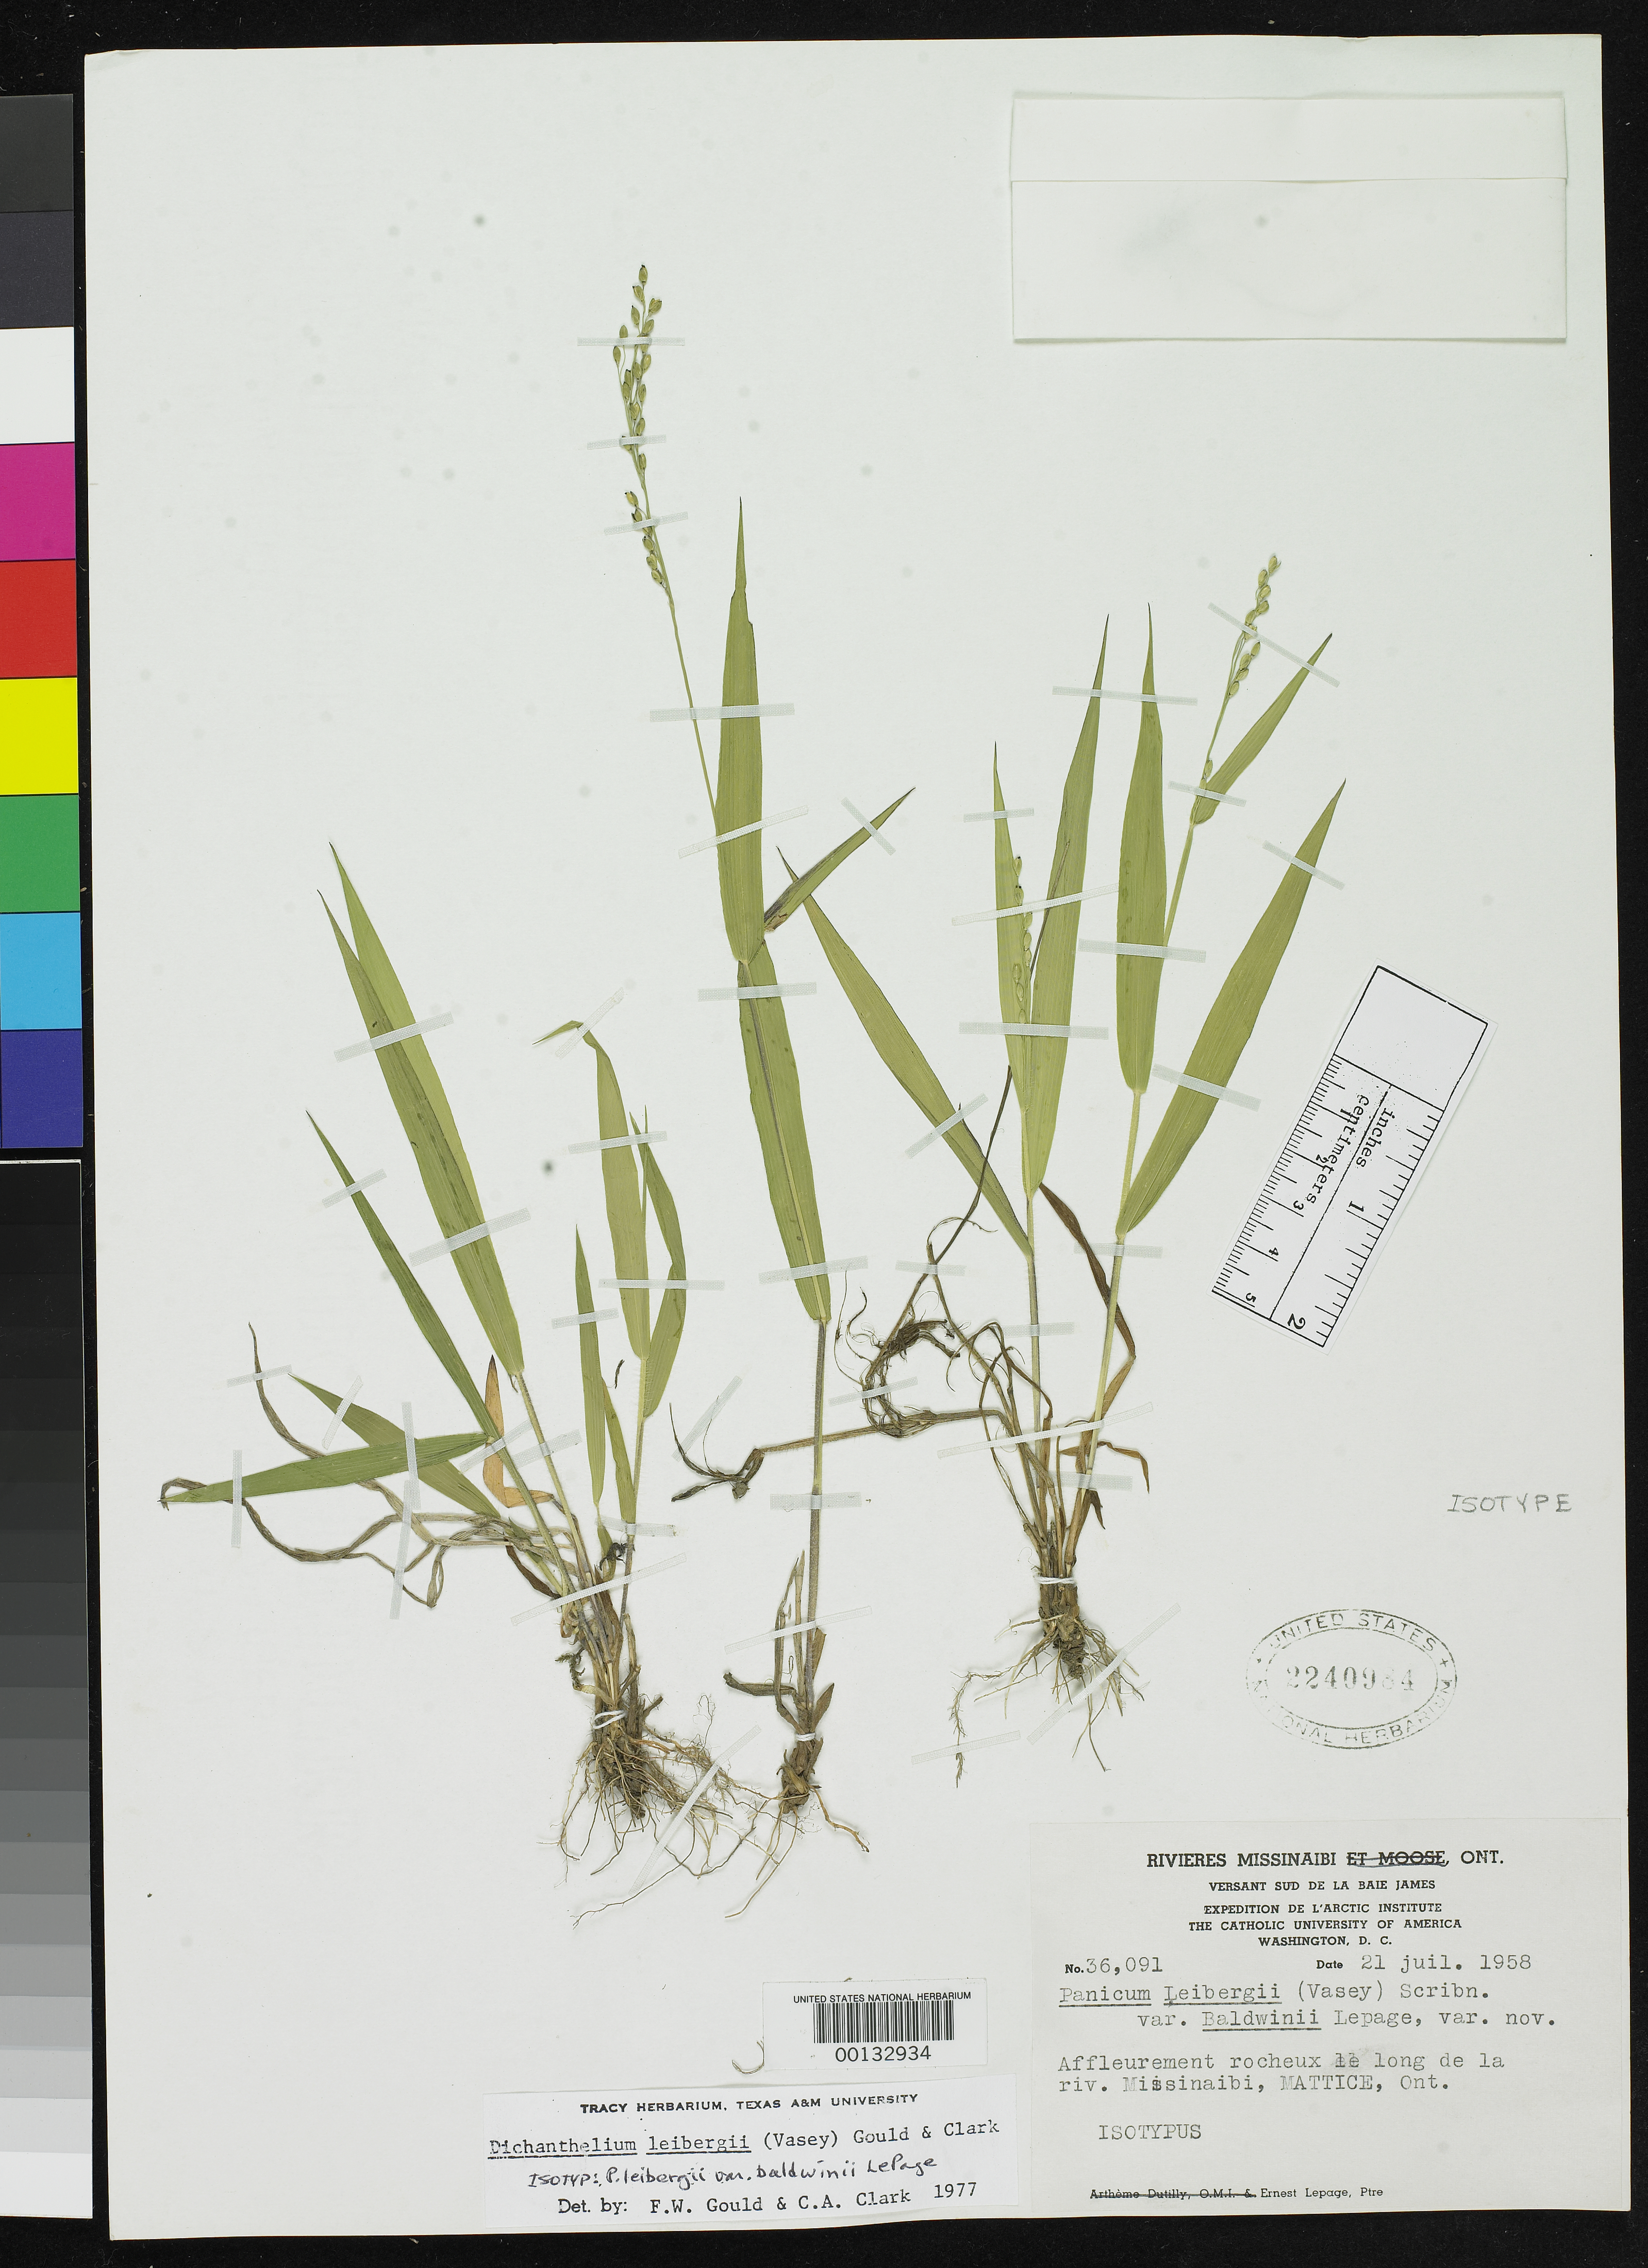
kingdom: Plantae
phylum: Tracheophyta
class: Liliopsida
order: Poales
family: Poaceae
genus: Panicum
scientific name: Panicum leibergii var. baldwinii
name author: Lepage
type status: Isotype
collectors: E. L. Lepage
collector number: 36091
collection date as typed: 21 Jul 1958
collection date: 1958-07-21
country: Canada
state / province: Ontario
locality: Missinaibi River, Mattice.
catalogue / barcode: US 2240984